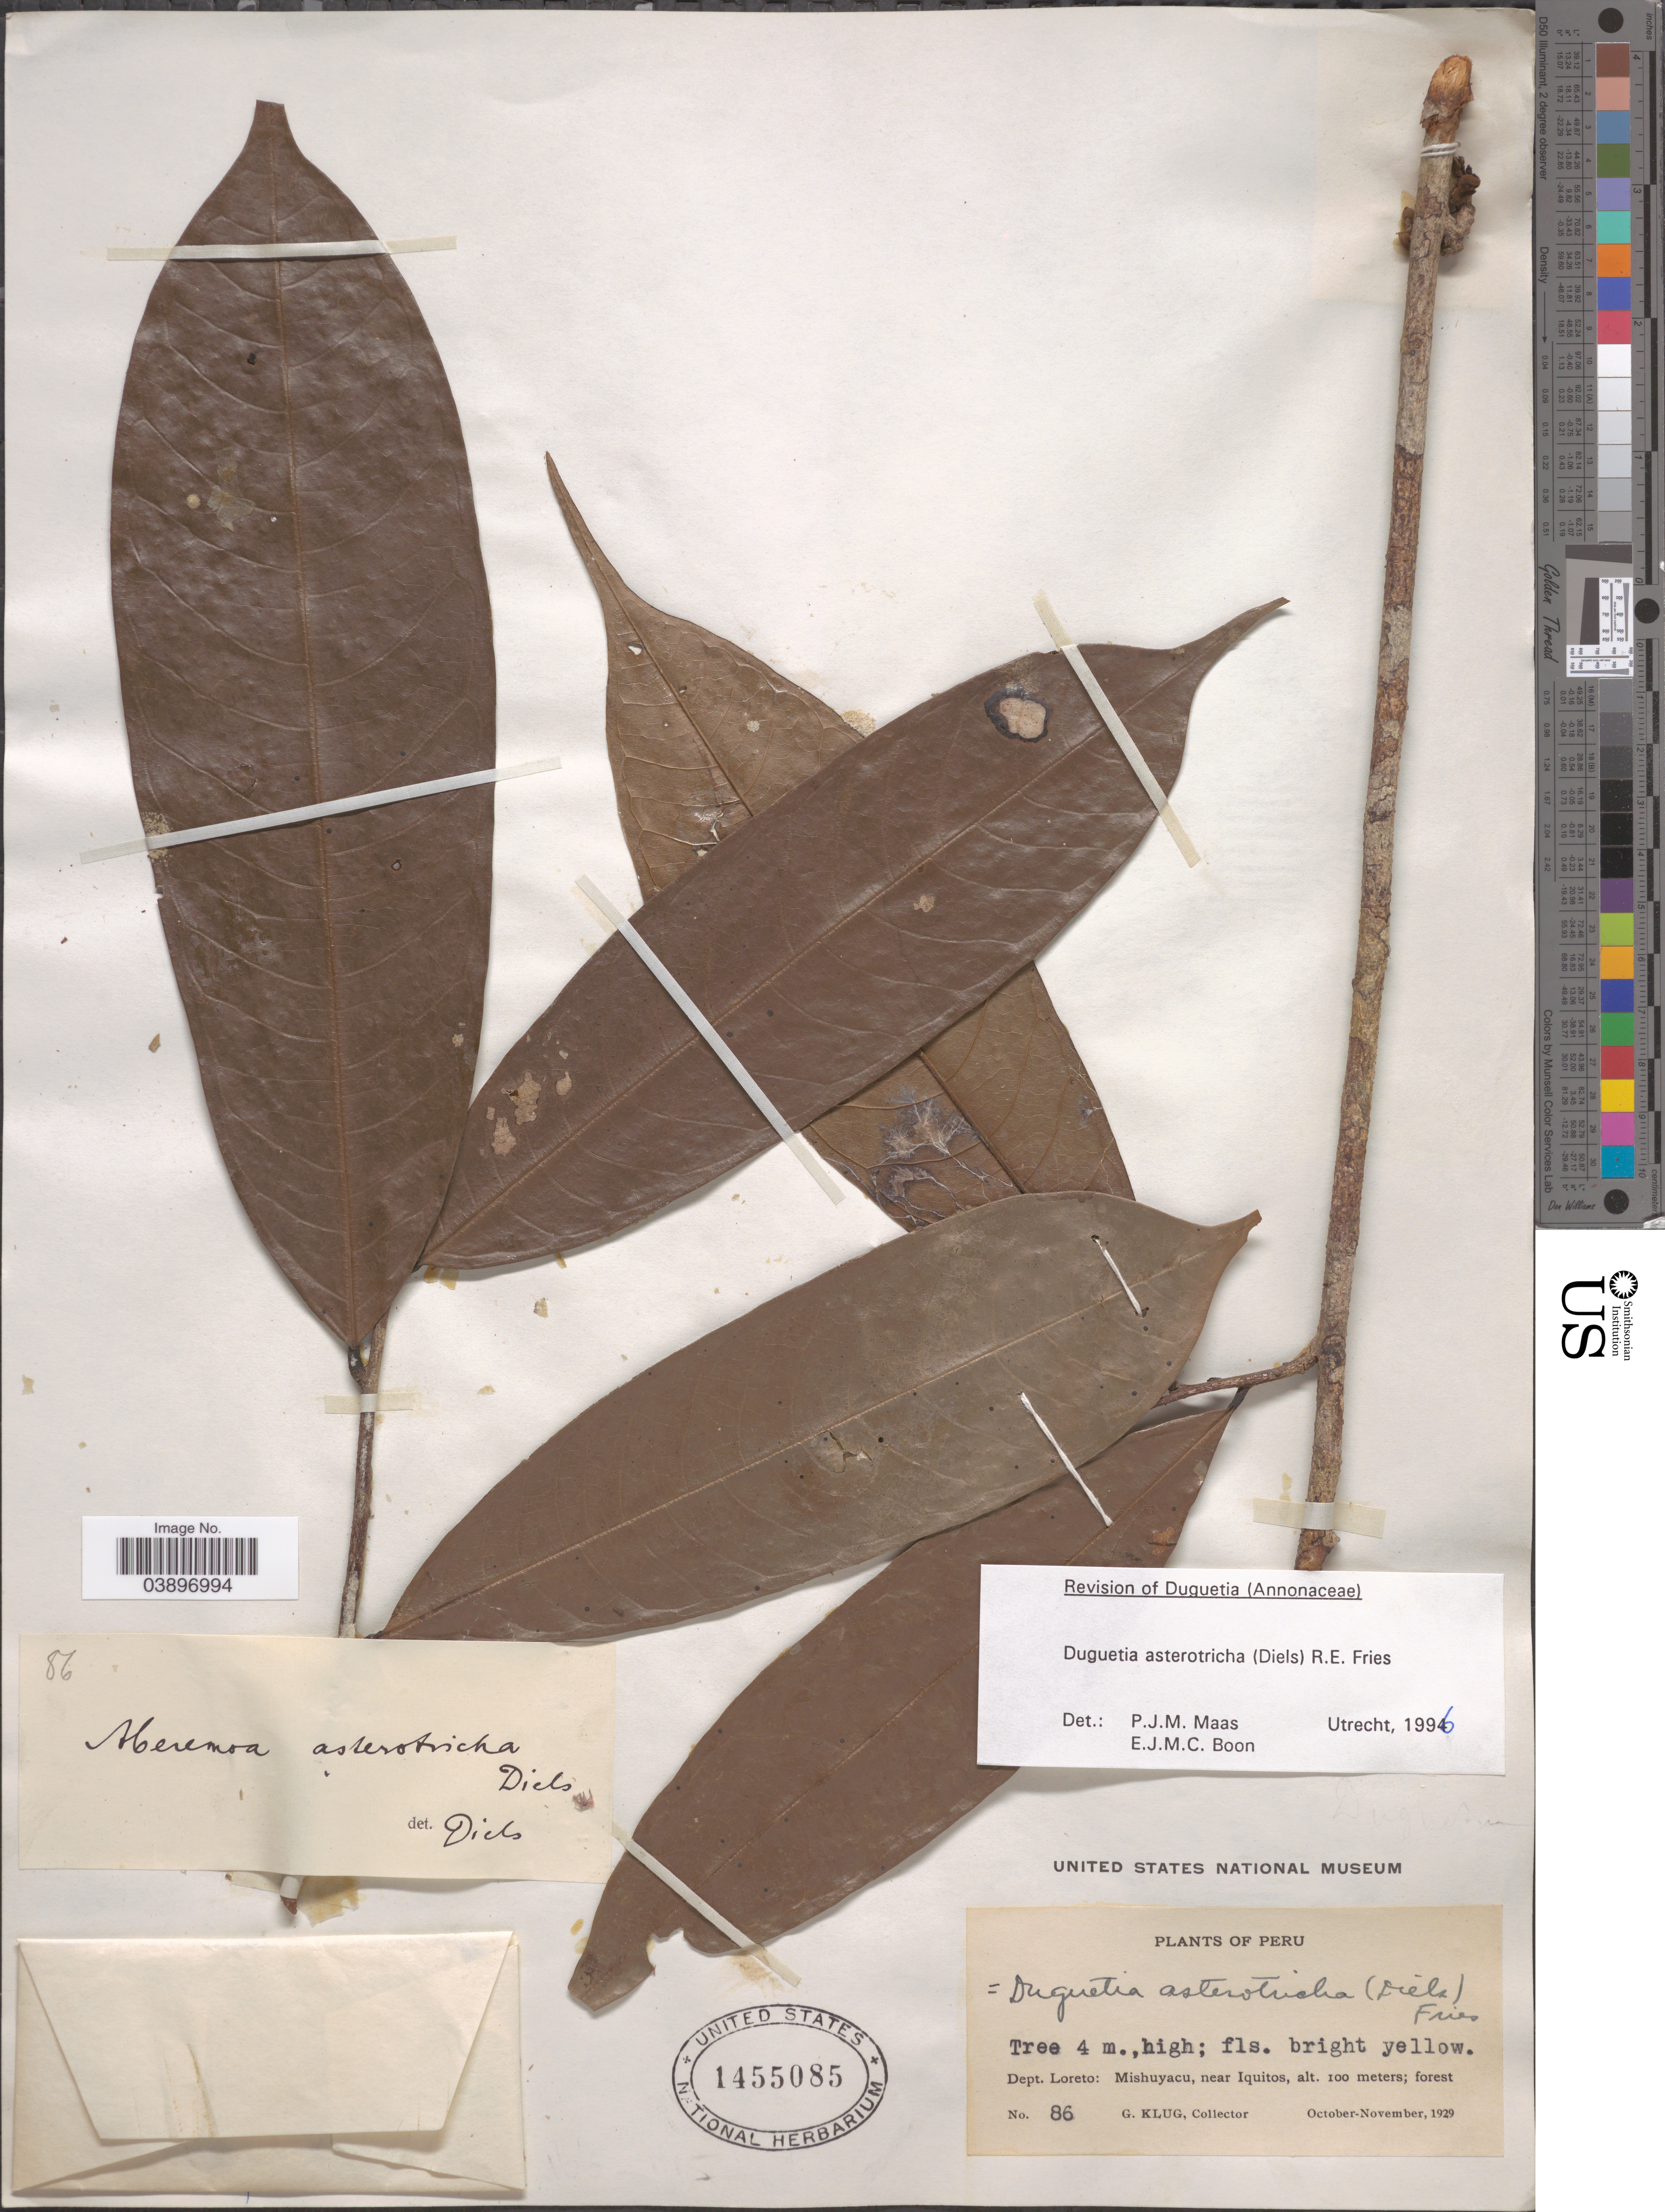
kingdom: Plantae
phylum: Tracheophyta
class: Magnoliopsida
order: Magnoliales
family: Annonaceae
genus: Duguetia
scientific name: Duguetia asterotricha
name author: (Diels) R.E. Fr.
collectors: G. Klug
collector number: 86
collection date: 1929-10/1929-11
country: Peru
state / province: Loreto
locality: Dept. Loreto: Mishuyacu, near Iquitos.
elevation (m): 100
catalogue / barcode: US 1455085